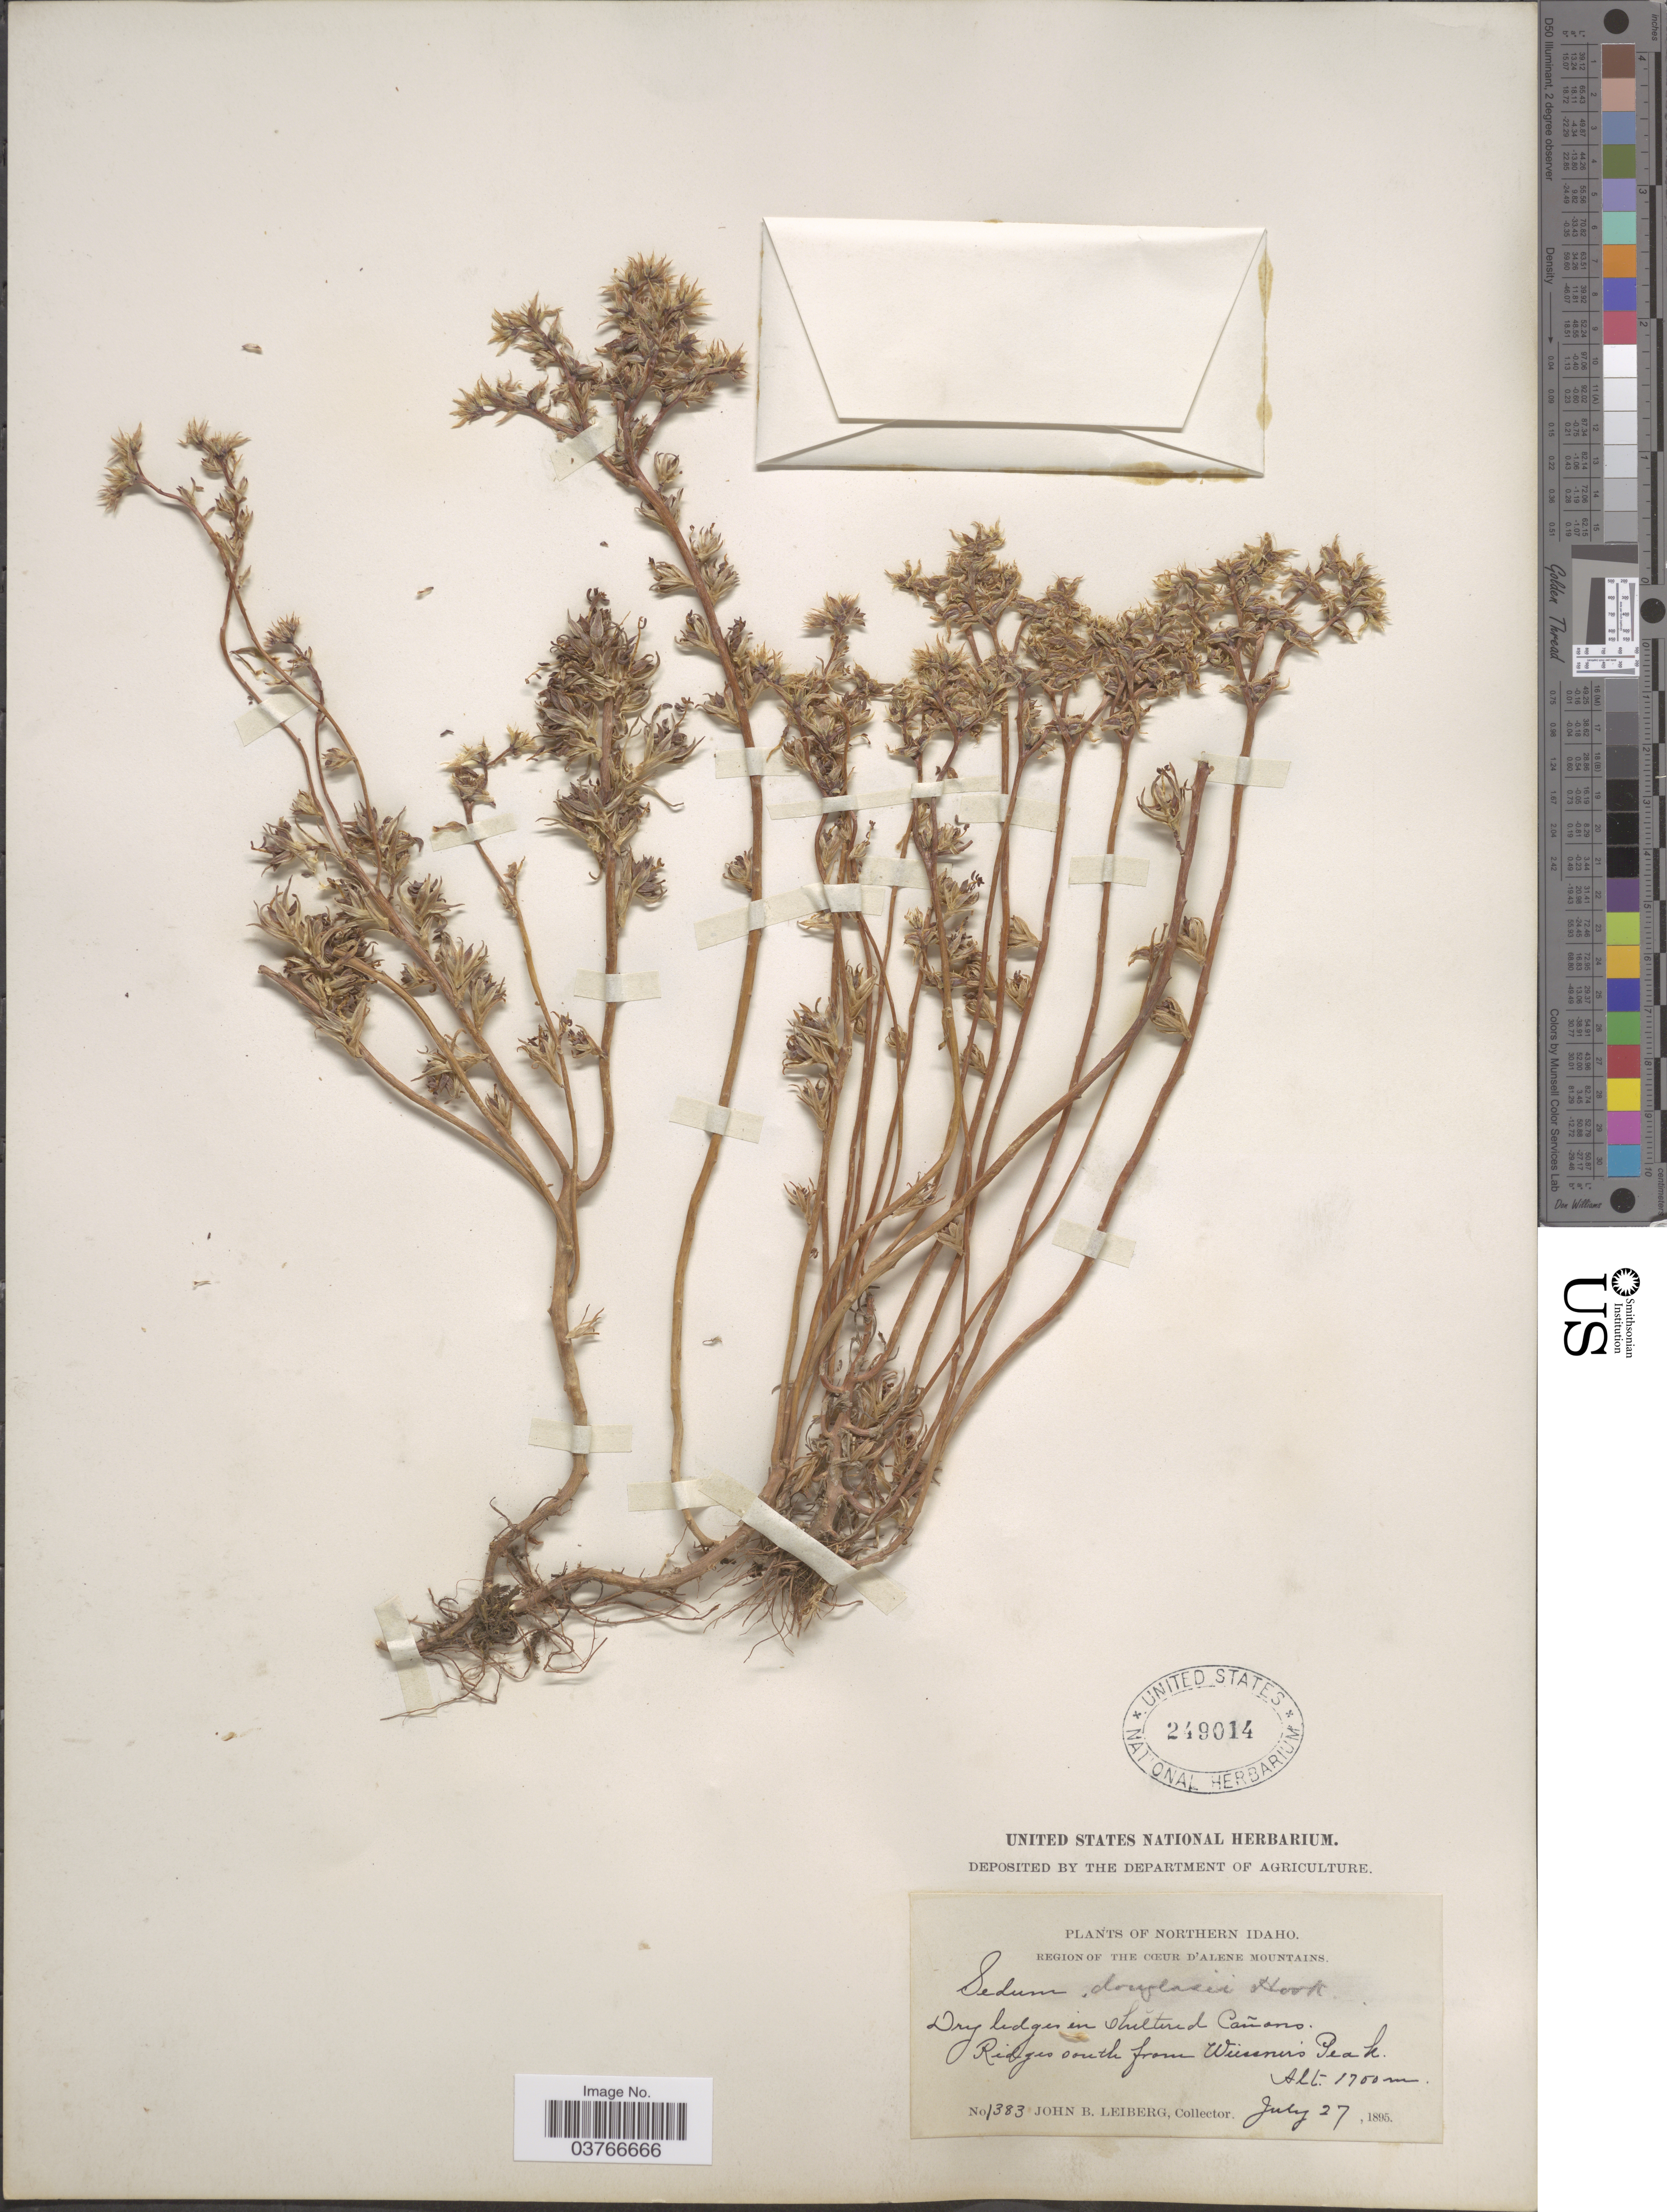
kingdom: Plantae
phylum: Tracheophyta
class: Magnoliopsida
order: Saxifragales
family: Crassulaceae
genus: Sedum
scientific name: Sedum stenopetalum var. stenopetalum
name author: Pursh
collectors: J. B. Leiberg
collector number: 1383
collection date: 1895-07-27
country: United States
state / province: Idaho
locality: Northern Idaho. Dry ledges in sheltered cañons. Ridges south from Wiessner's Peak [Mount Wiessner].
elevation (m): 1750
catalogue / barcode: US 249014